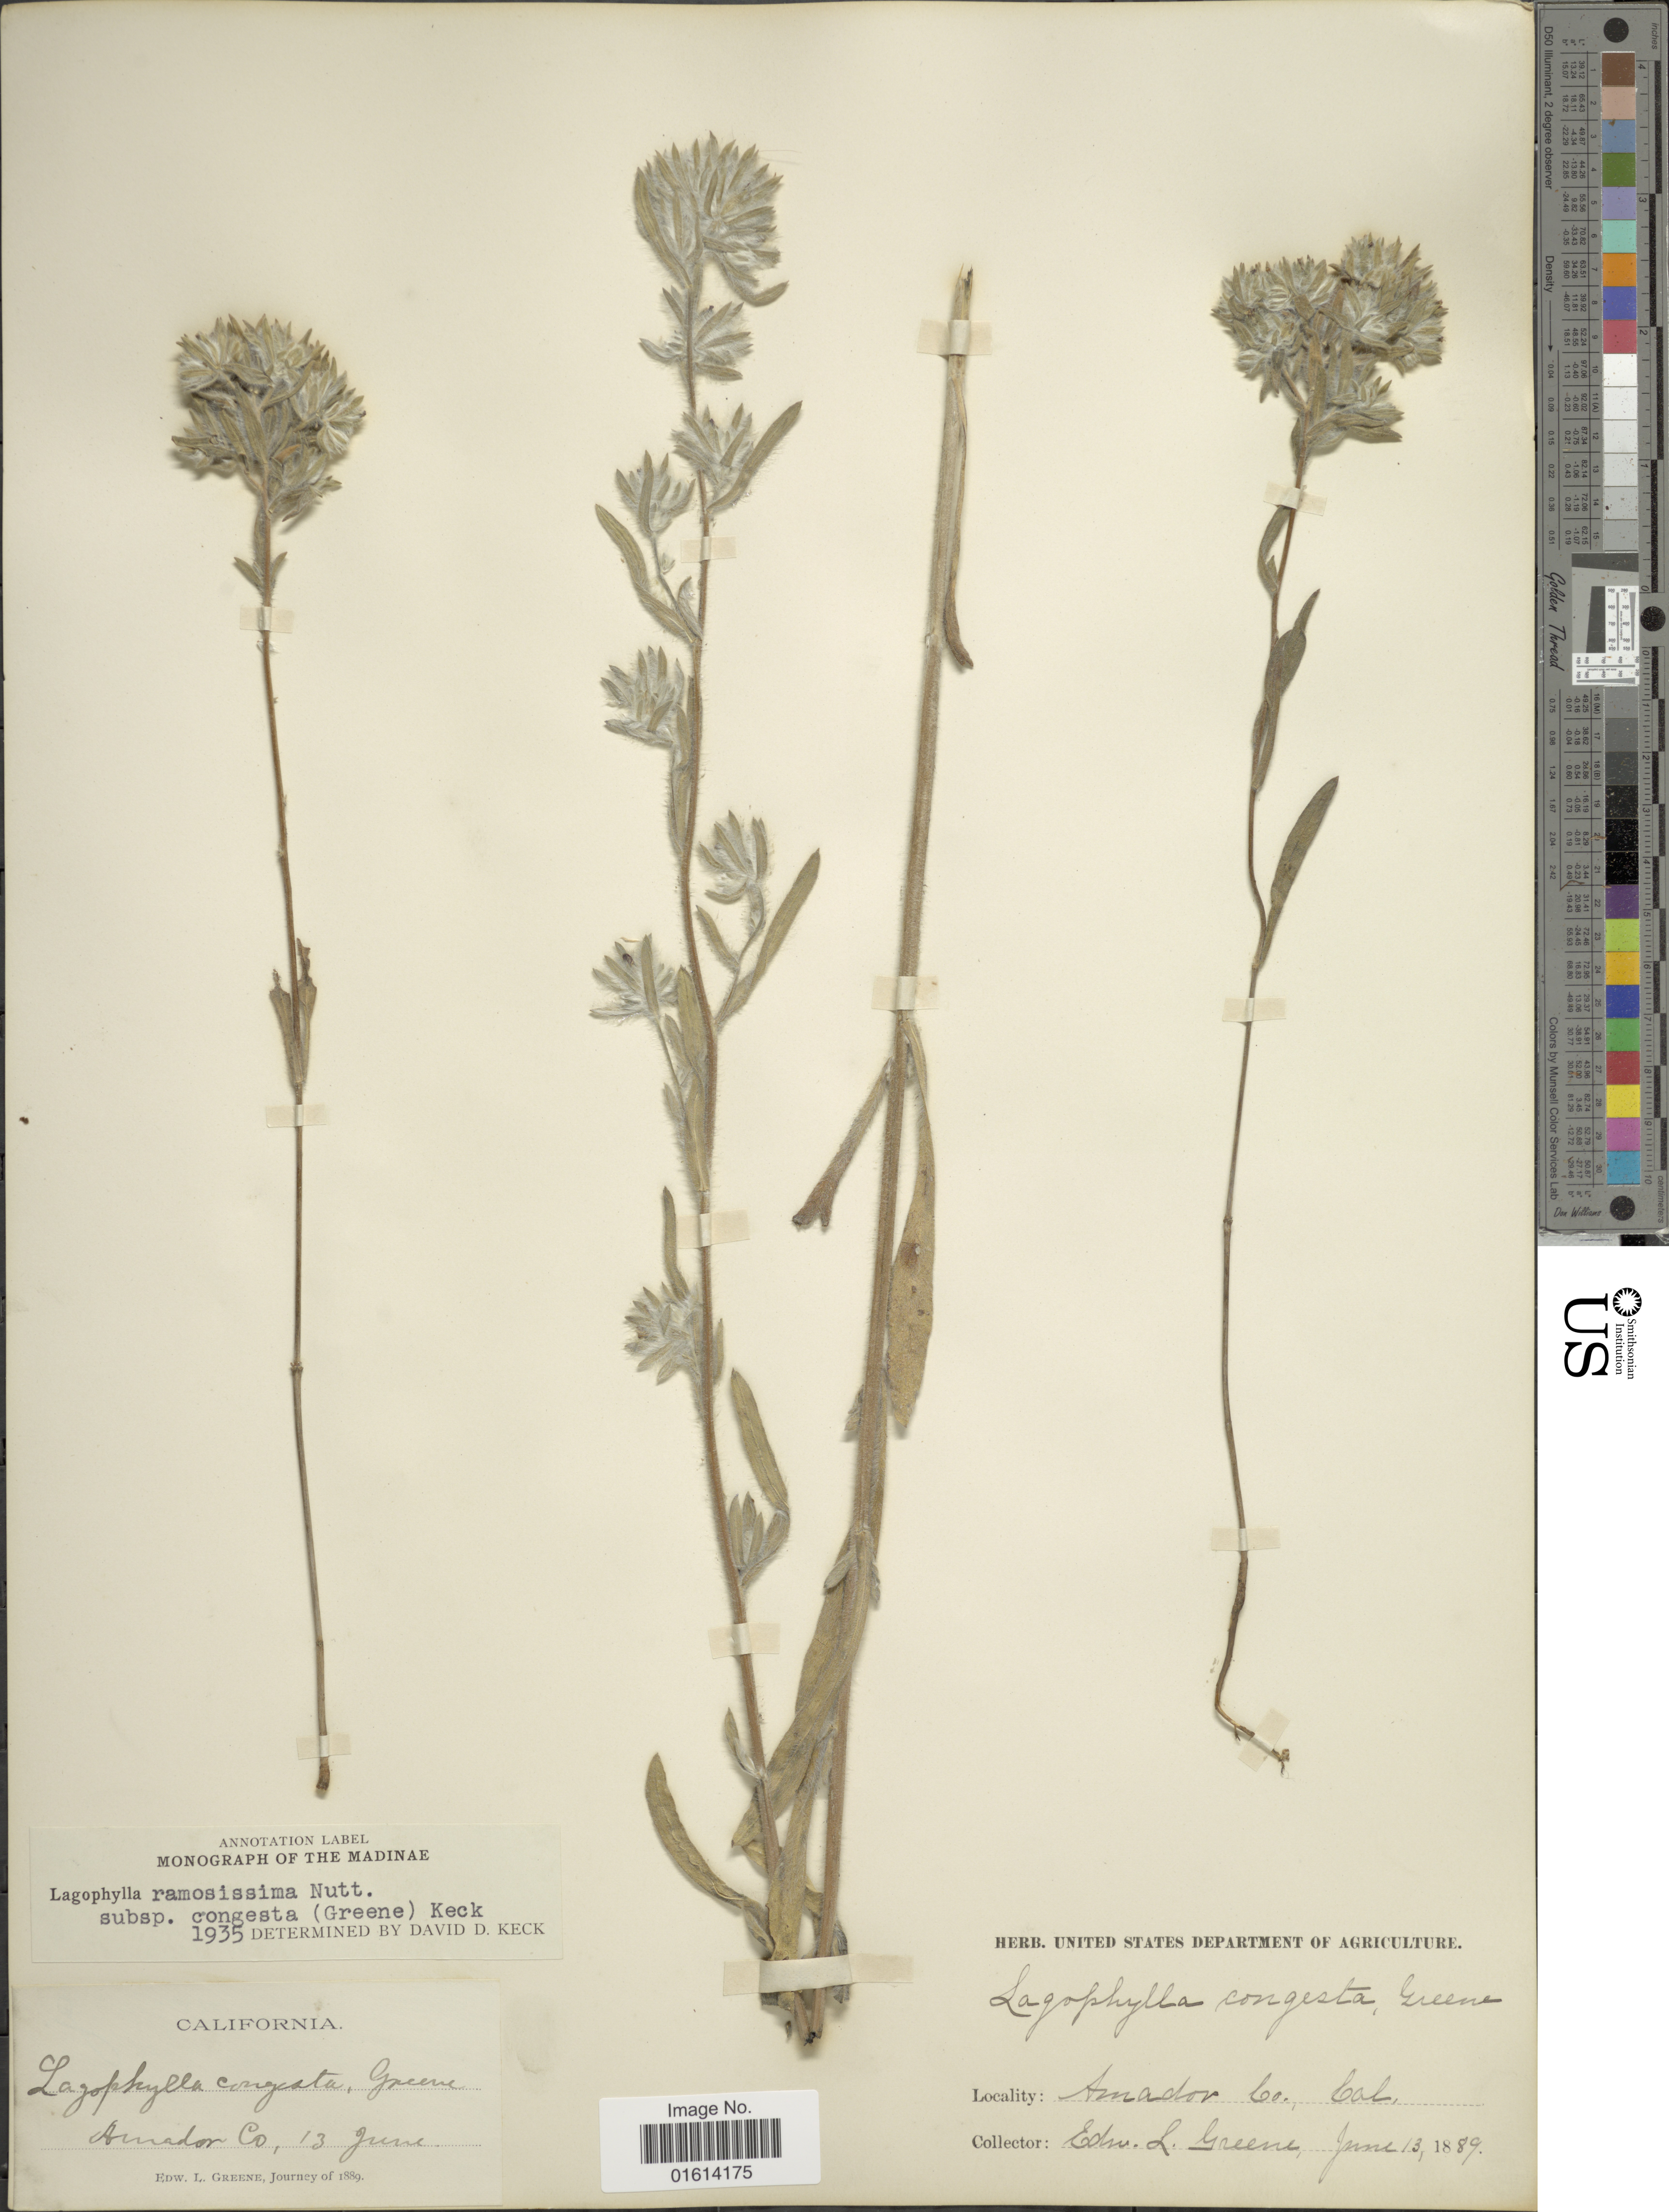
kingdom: Plantae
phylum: Tracheophyta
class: Magnoliopsida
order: Asterales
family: Asteraceae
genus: Lagophylla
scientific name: Lagophylla ramosissima subsp. congesta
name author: (Greene) D.D. Keck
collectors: E. L. Greene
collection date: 1889-06-13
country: United States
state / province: California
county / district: Amador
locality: Amador Co.